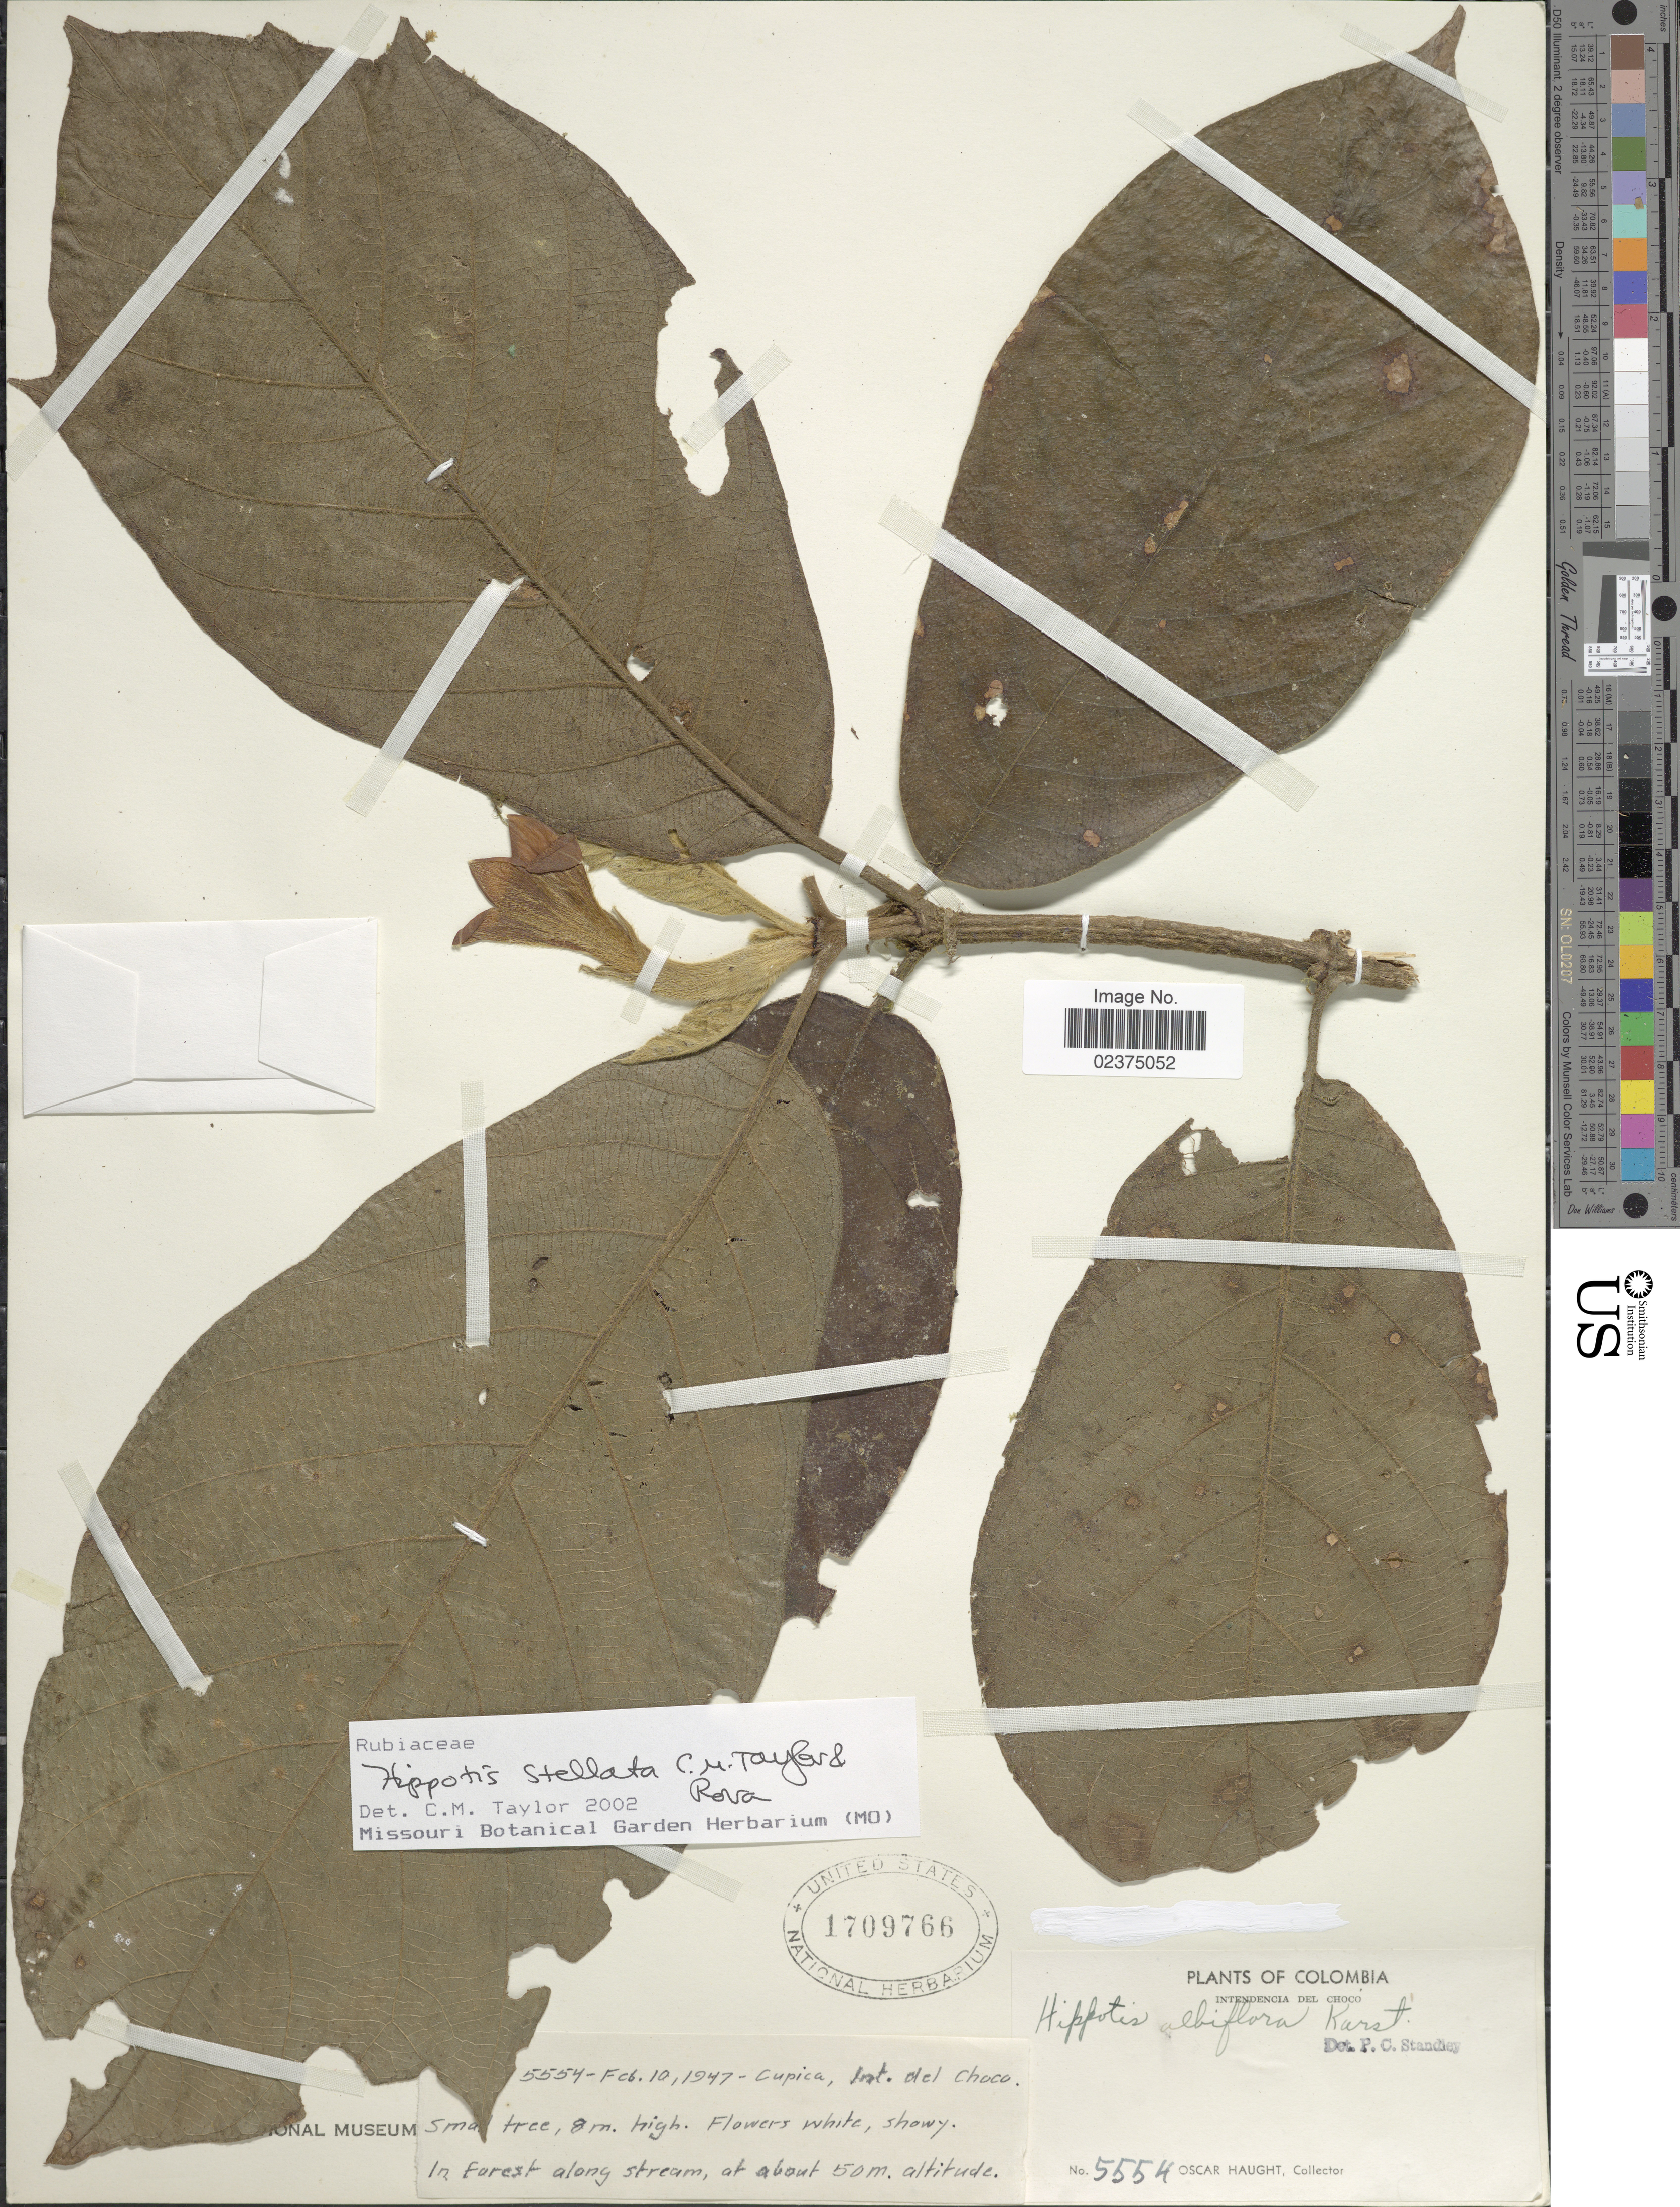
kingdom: Plantae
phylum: Tracheophyta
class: Magnoliopsida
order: Gentianales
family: Rubiaceae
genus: Hippotis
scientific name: Hippotis stellata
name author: C.M. Taylor & Rova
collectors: O. Haught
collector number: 5554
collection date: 1947-02-10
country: Colombia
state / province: Chocó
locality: Intendencia del Choco, Cupica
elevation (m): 50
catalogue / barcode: US 1709766